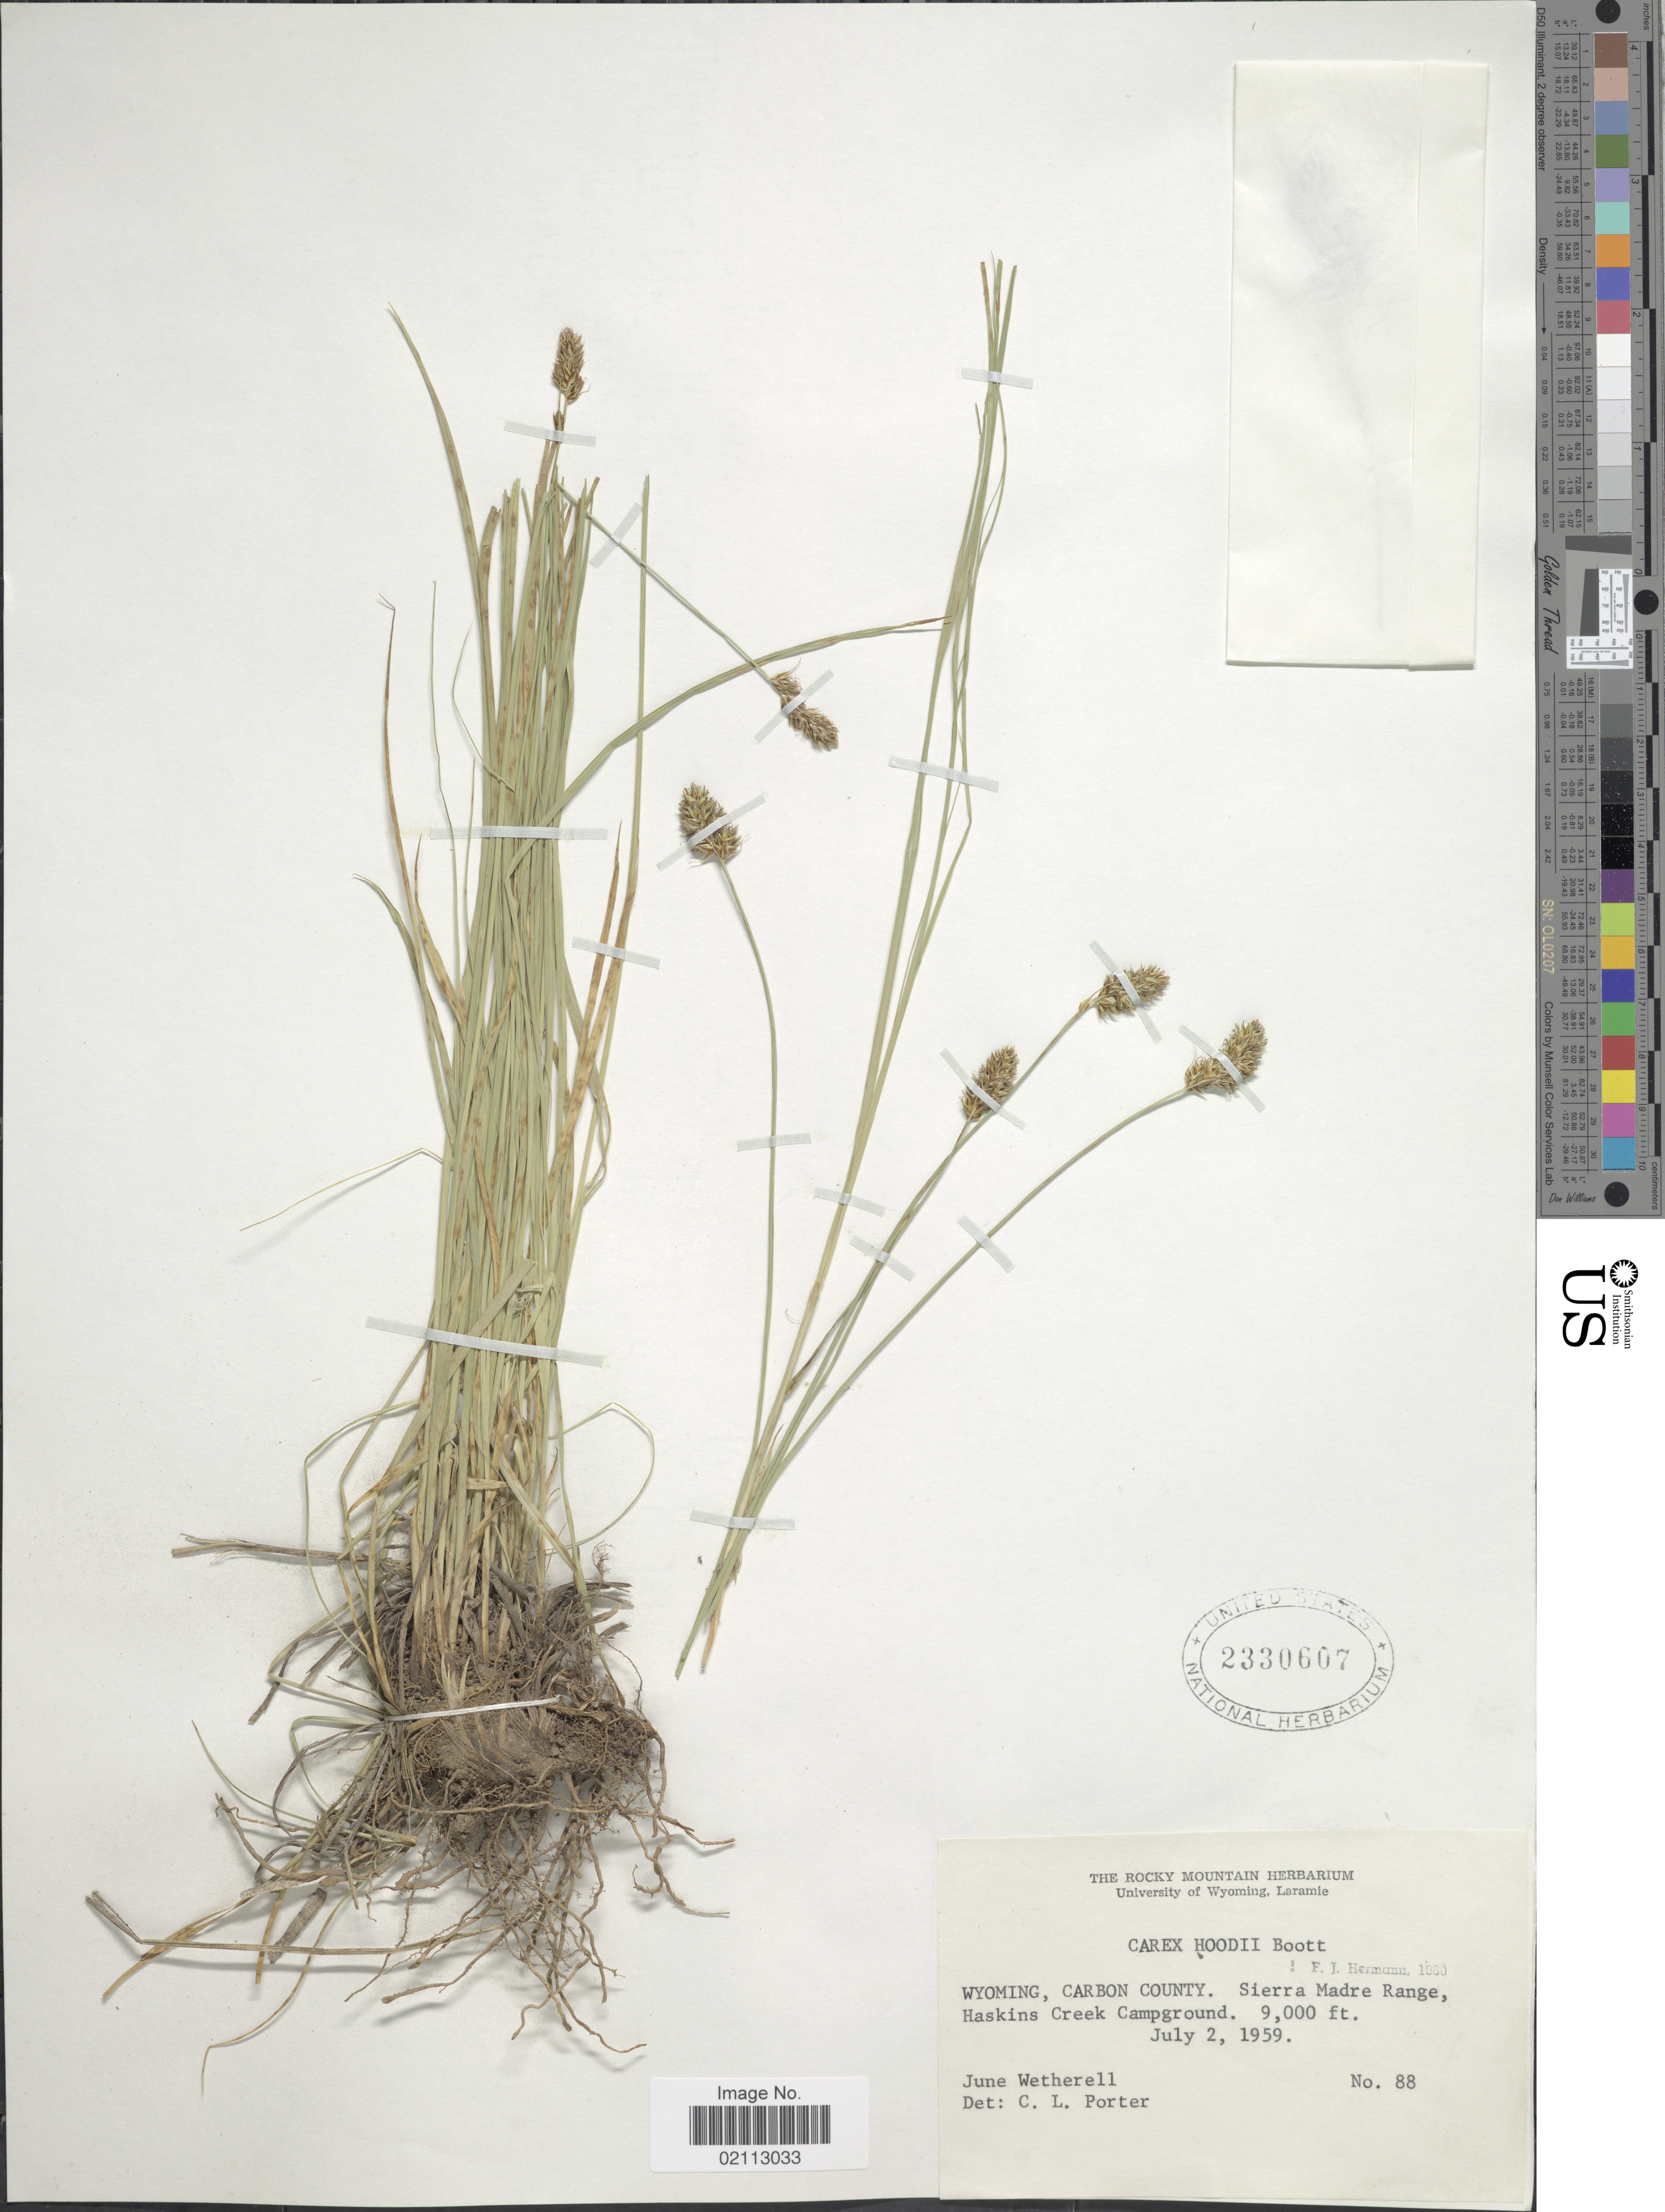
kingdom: Plantae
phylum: Tracheophyta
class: Liliopsida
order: Poales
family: Cyperaceae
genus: Carex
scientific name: Carex hoodii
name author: Boott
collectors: J. Wetherell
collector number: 88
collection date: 1959-07-02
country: United States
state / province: Wyoming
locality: Carbon County. Sierra Madre Range, Haskins Creek Campground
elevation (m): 2743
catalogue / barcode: US 2330607